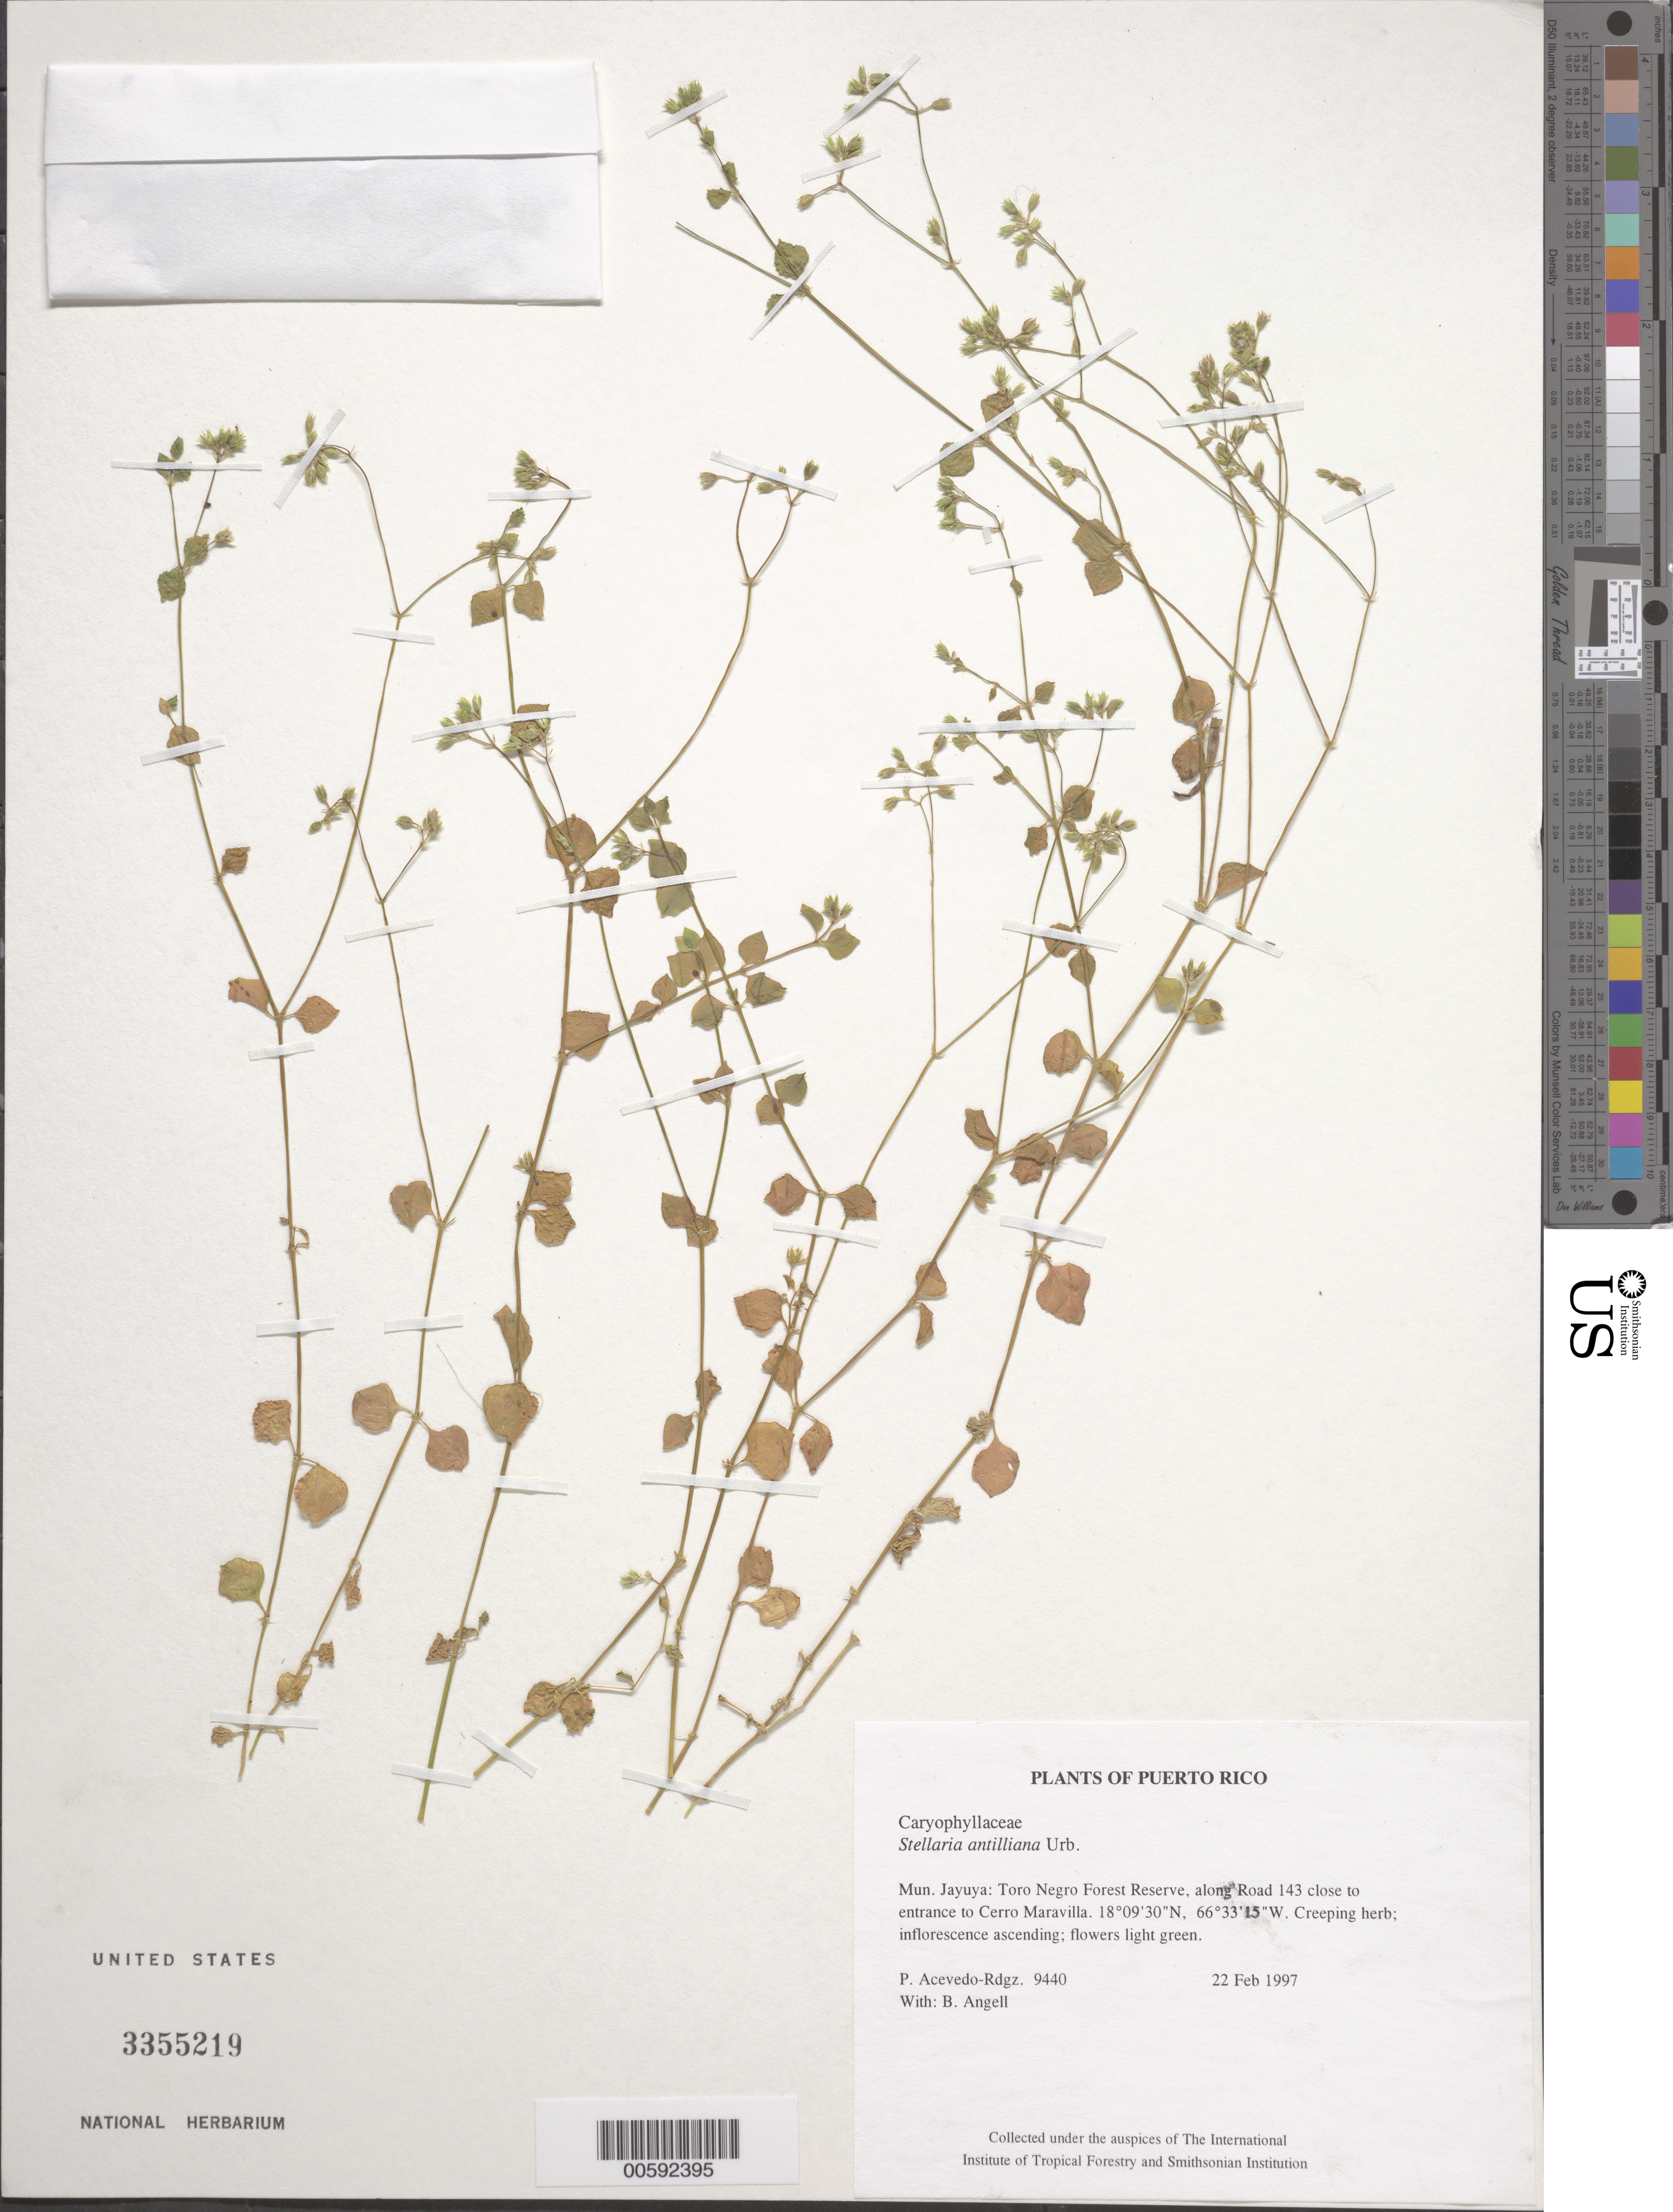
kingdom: Plantae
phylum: Tracheophyta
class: Magnoliopsida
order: Caryophyllales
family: Caryophyllaceae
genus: Stellaria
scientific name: Stellaria antillana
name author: Urb.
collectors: P. Acevedo-Rodr. & Bobbi Angell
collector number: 9440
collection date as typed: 22 Feb 1997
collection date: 1997-02-22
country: Puerto Rico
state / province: Jayuya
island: Puerto Rico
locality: Jayuya: Toro Negro Forest Reserve, along Road 143 close to entrance to Cerro Maravilla.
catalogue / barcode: US 3355219